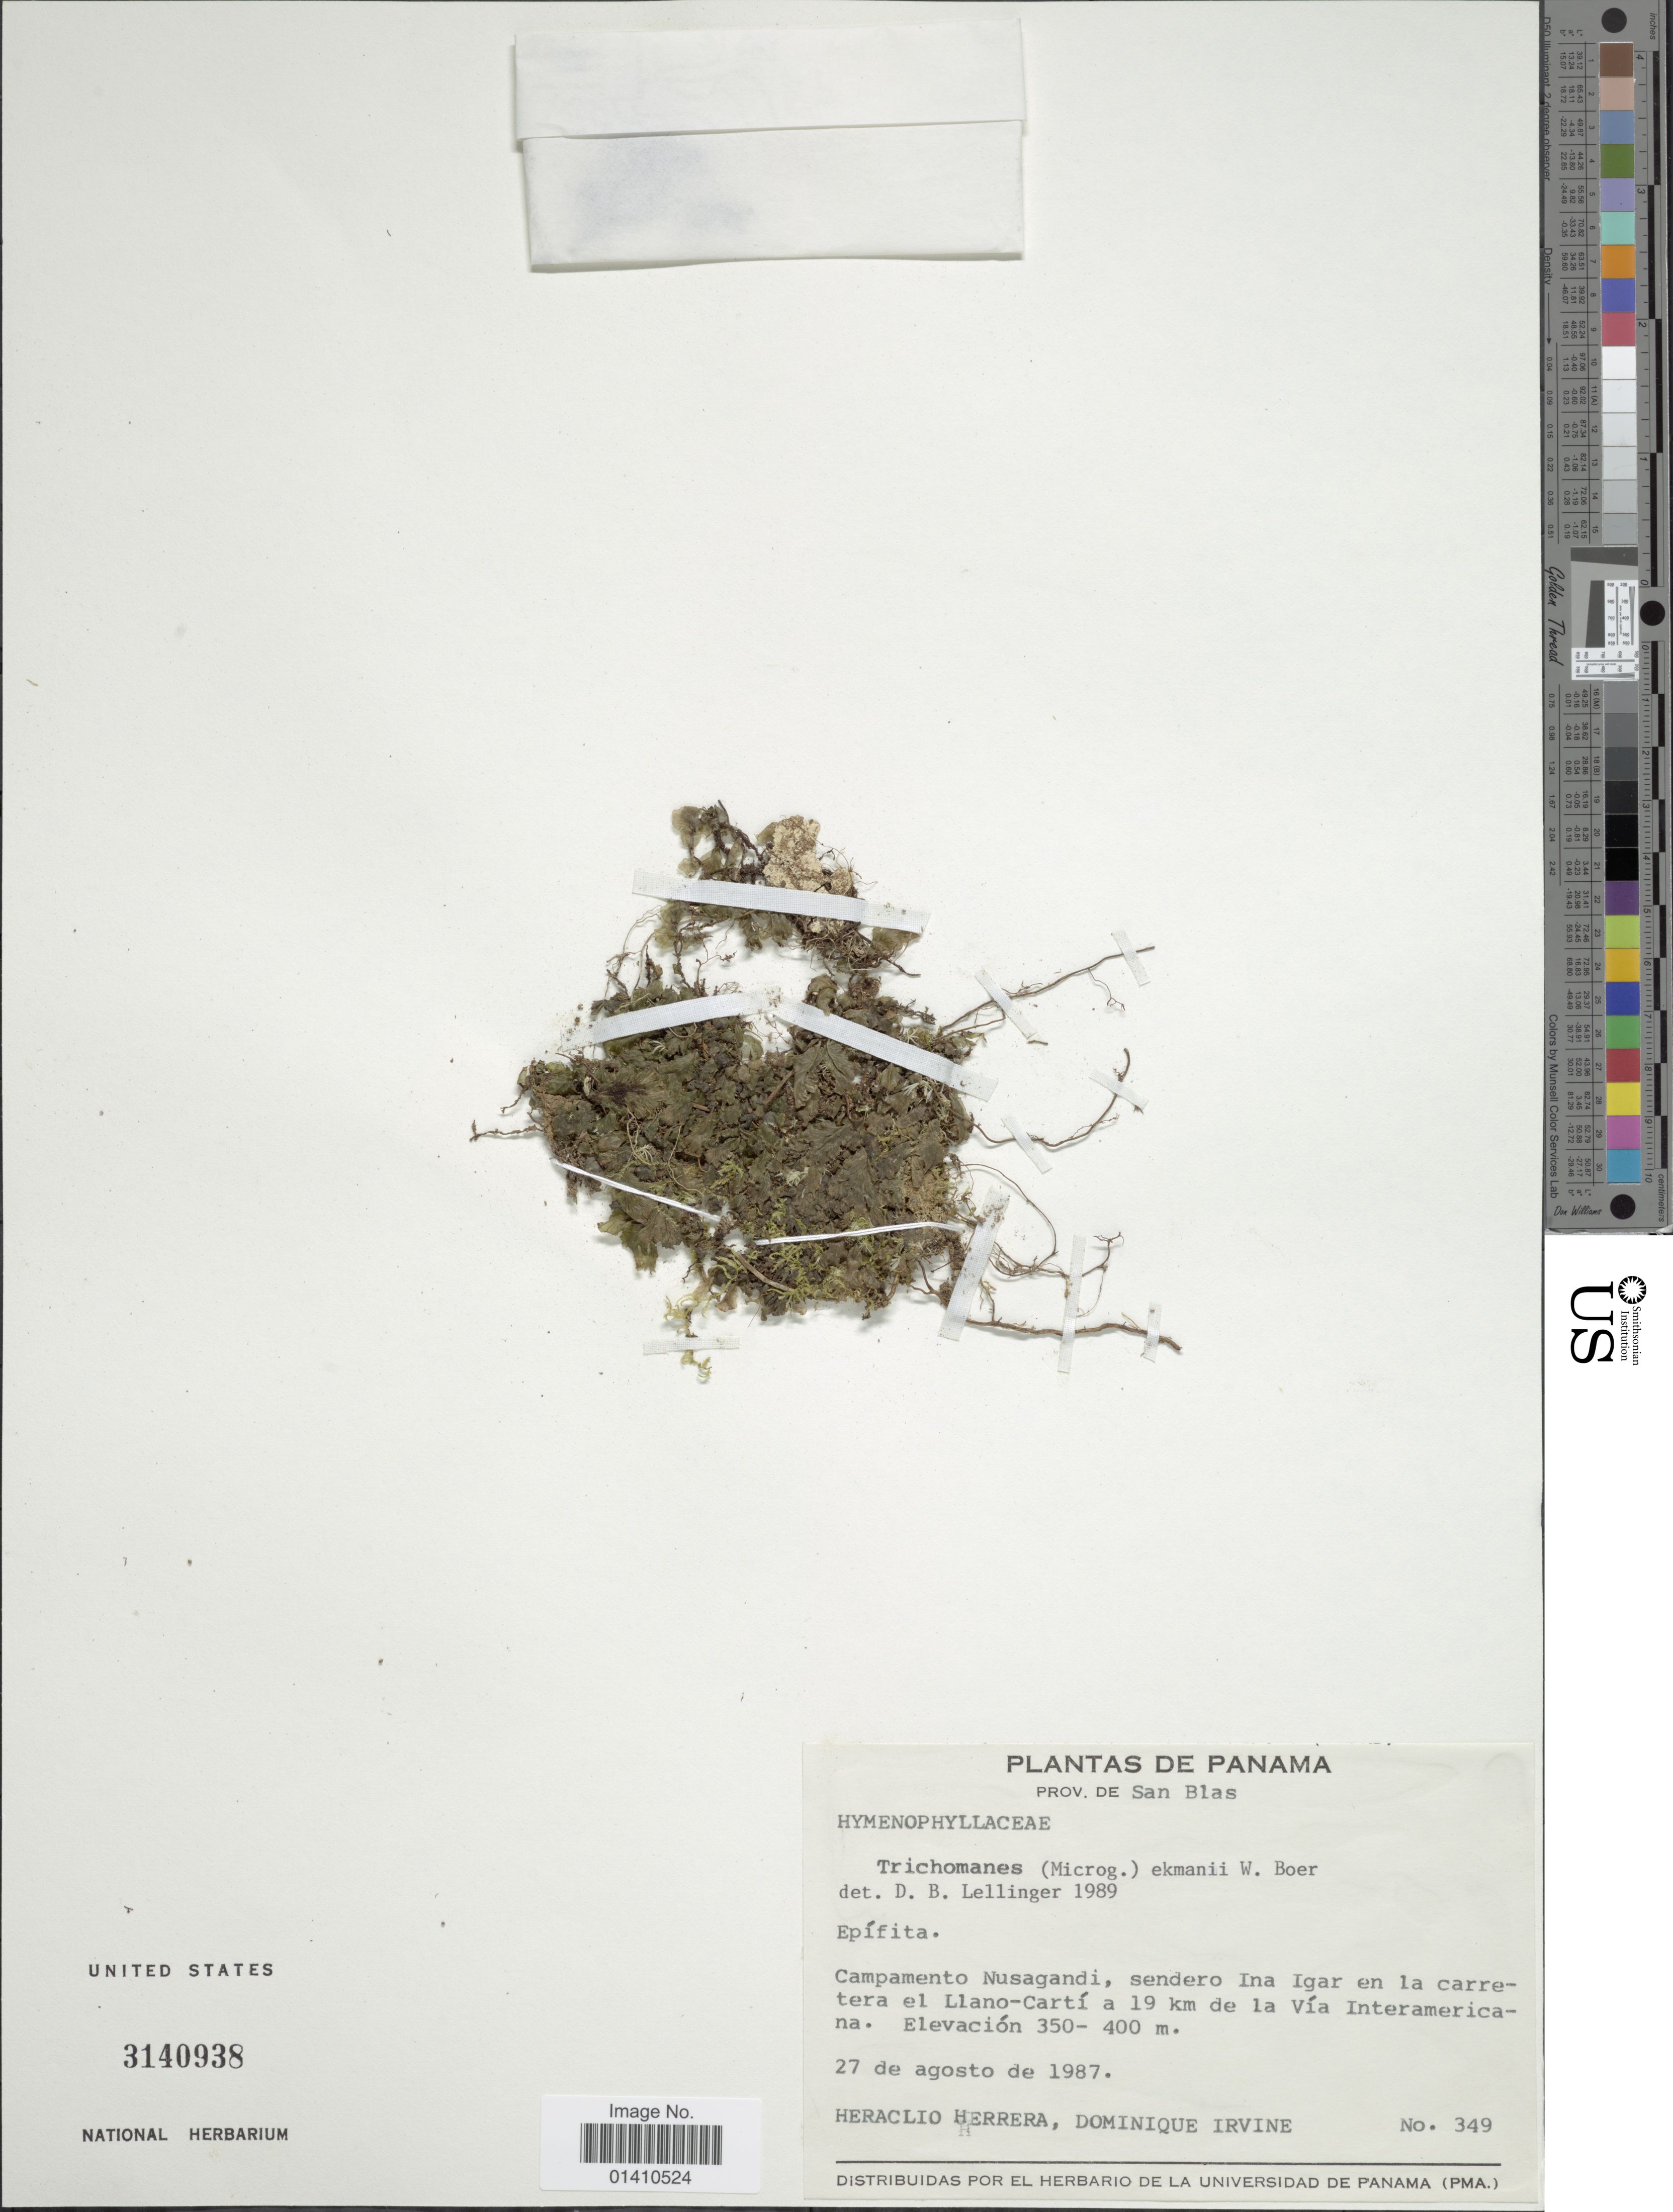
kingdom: Plantae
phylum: Tracheophyta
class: Polypodiopsida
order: Hymenophyllales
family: Hymenophyllaceae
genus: Didymoglossum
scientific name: Didymoglossum ekmanii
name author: (Wess. Boer) Ebihara & Dubuisson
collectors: H. Herrera & D. Irvine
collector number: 349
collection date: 1987-08-27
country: Panama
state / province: Kuna Yala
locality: Campamento Nusagandi, sendero Ina Igar en la cerretera el Llano-Carti a 19 km de l Via Interamericana. Prov. de San Blas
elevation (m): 350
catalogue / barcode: US 3140938